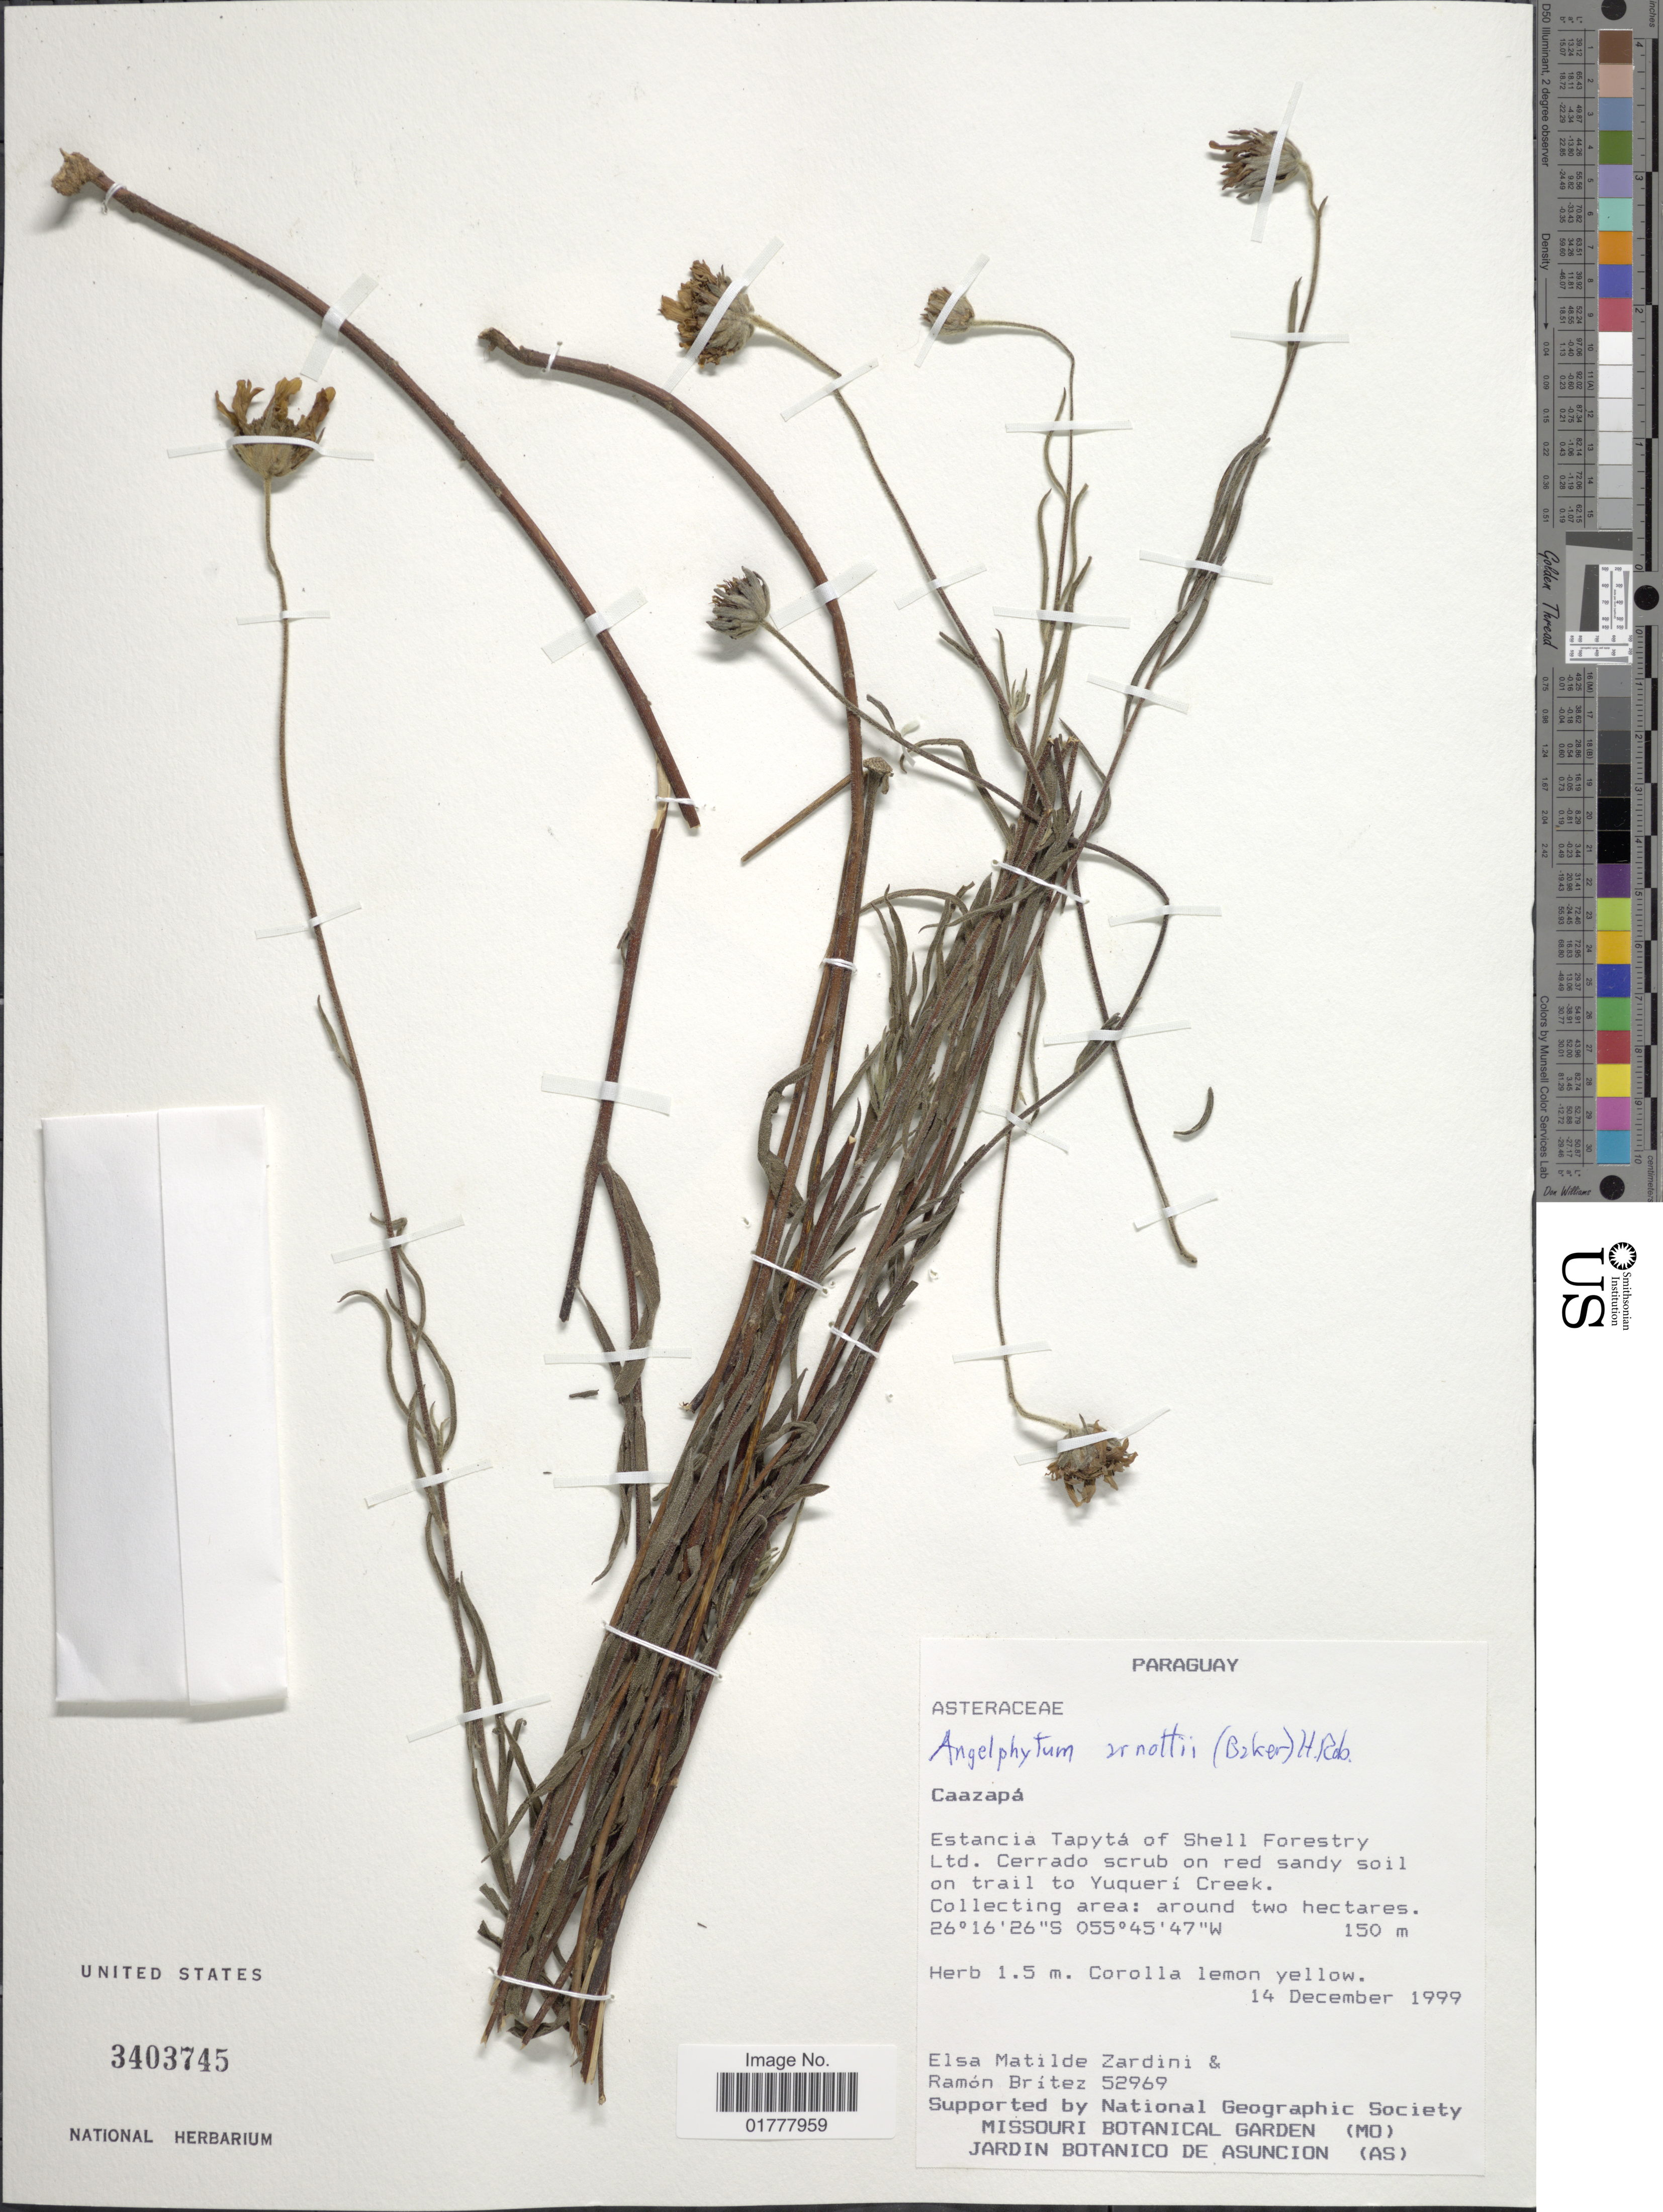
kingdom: Plantae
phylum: Tracheophyta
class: Magnoliopsida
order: Asterales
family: Asteraceae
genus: Angelphytum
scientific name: Angelphytum arnottii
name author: (Baker) H. Rob.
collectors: E. M. Zardini & R. Brítez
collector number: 52969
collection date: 1999-12-14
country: Paraguay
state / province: Caazapa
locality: Estancia Tapyta of Shel Forestry Ltd. Cerrado scrub on red sandy soil on trail to Yuqueri Creek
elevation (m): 150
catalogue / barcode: US 3403745